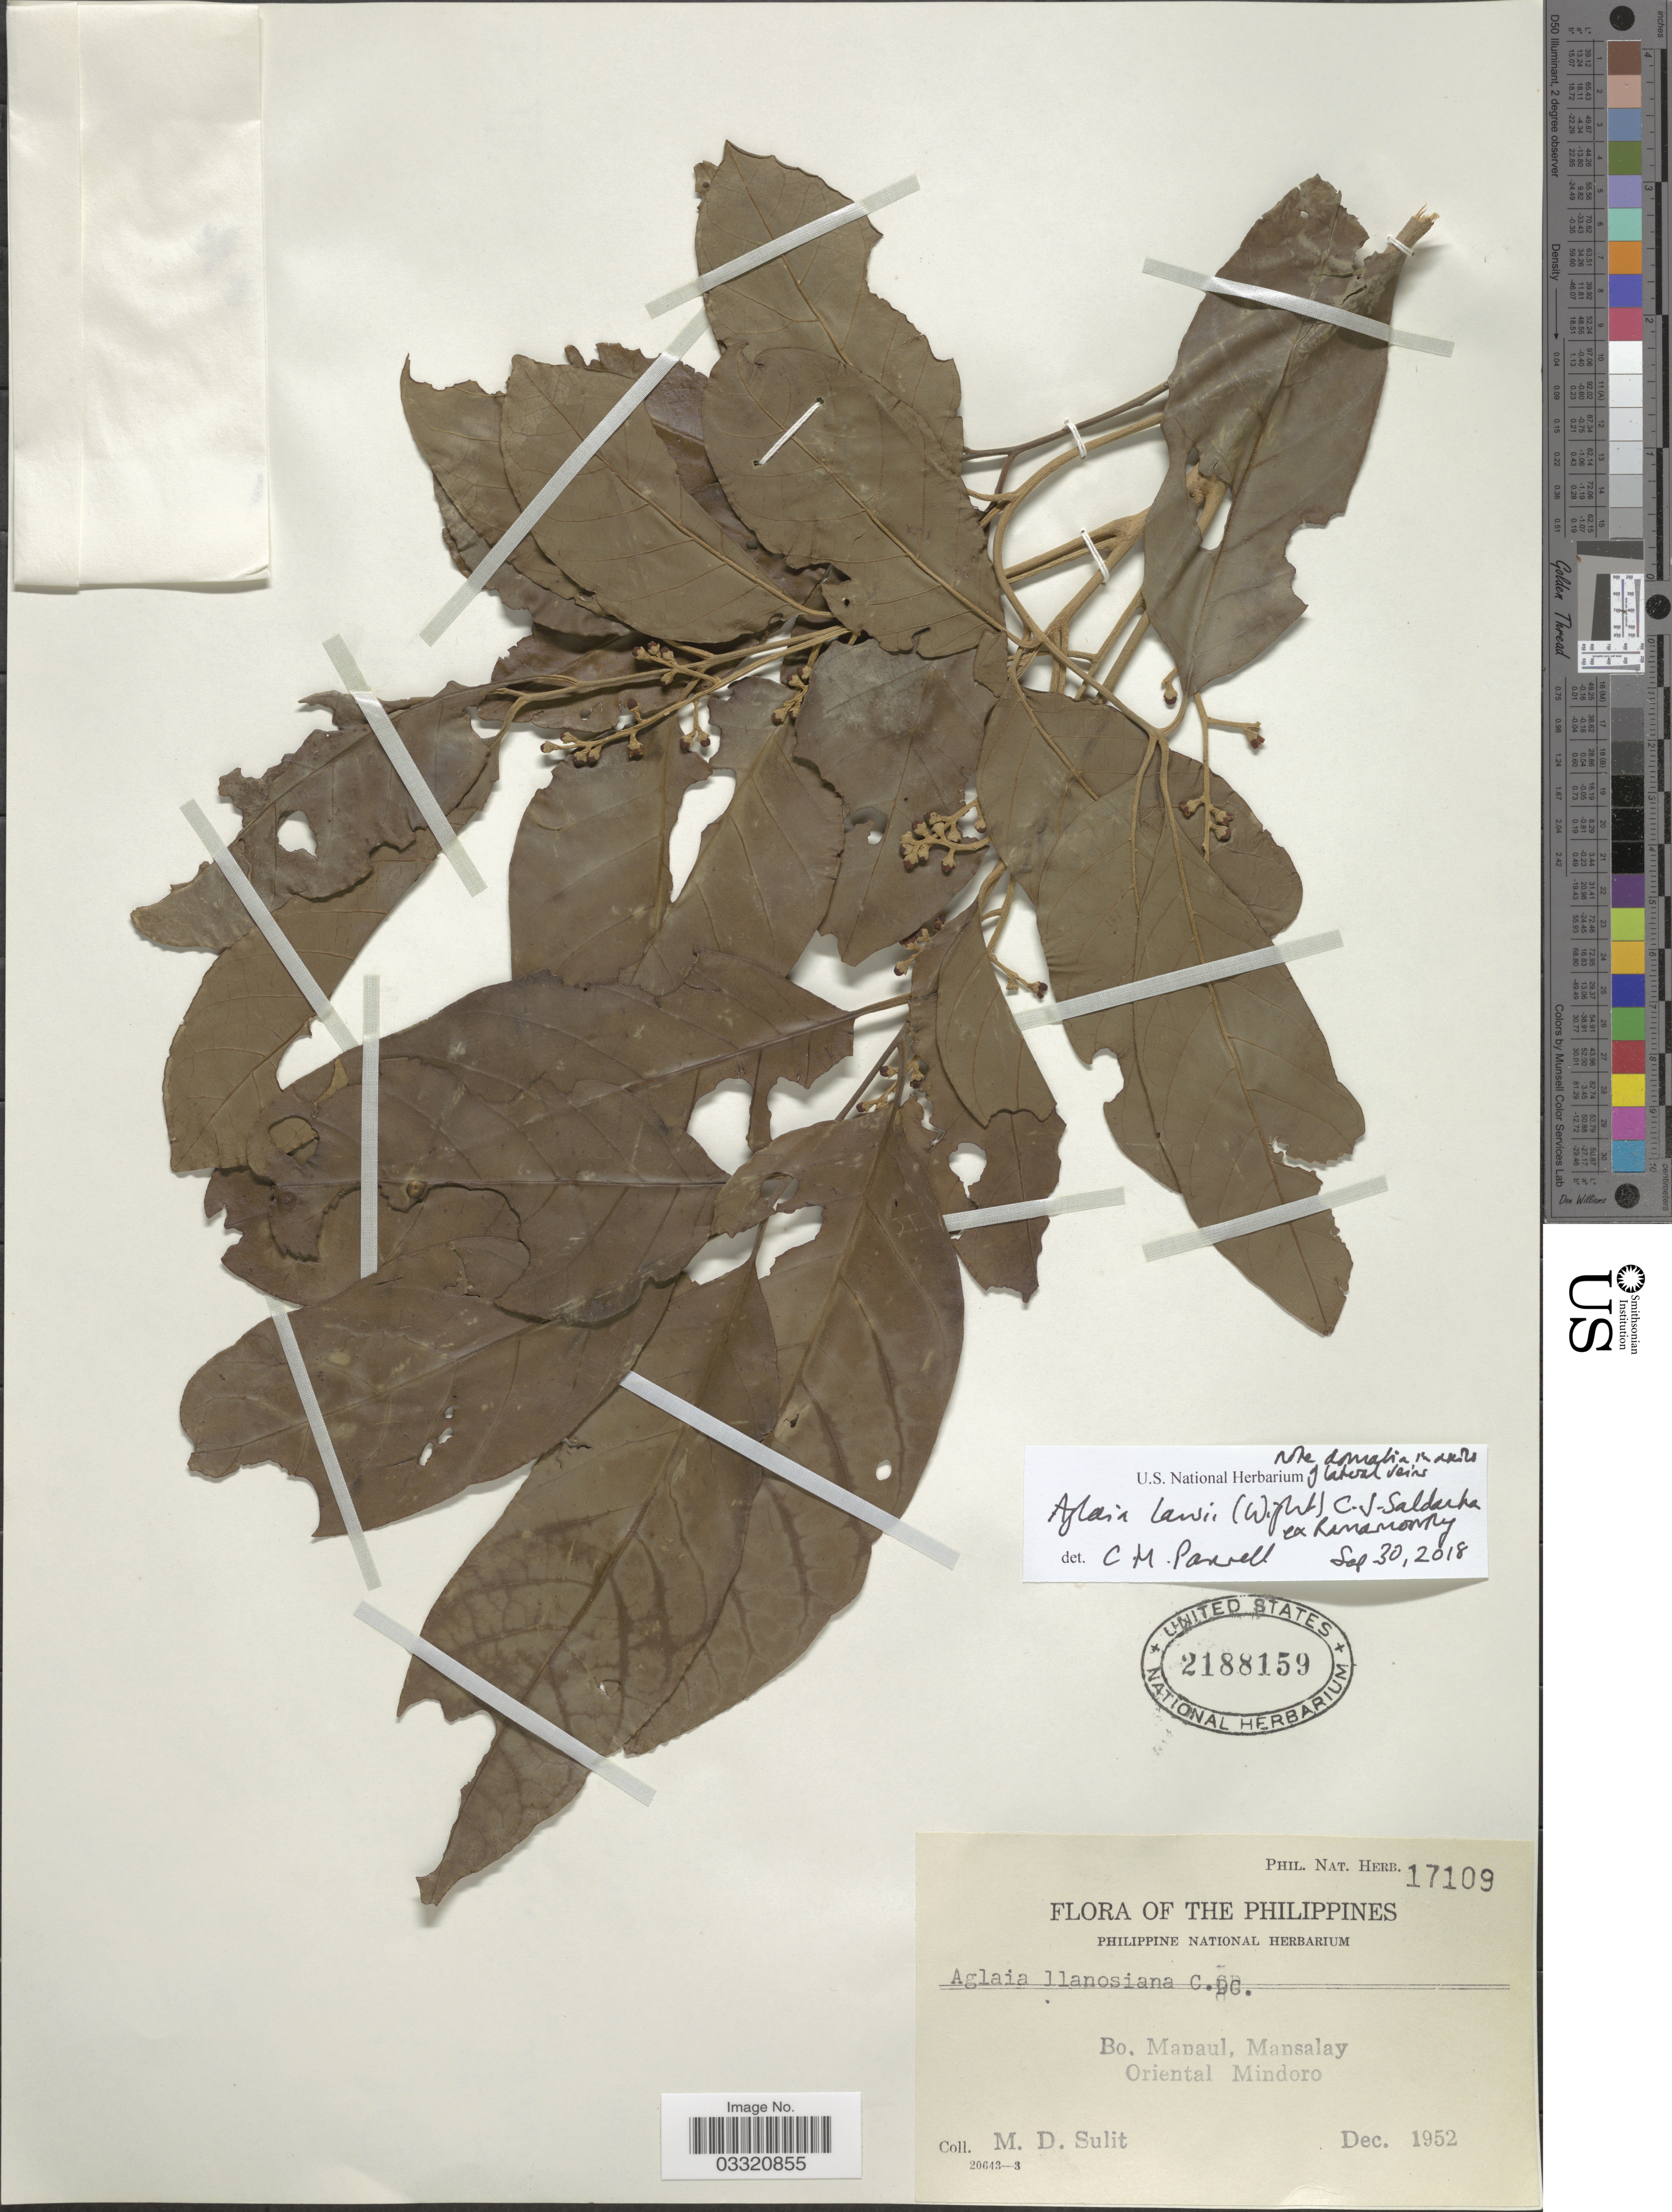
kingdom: Plantae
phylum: Tracheophyta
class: Magnoliopsida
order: Sapindales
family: Meliaceae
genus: Aglaia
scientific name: Aglaia lawii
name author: (Wight) C.J. Saldanha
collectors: M. Sulit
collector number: Phil. Nat. Herb. 17109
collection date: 1952-12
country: Philippines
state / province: Mimaropa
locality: Bo. Manaul, Mansalay, Oriental Mindoro.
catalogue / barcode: US 2188159